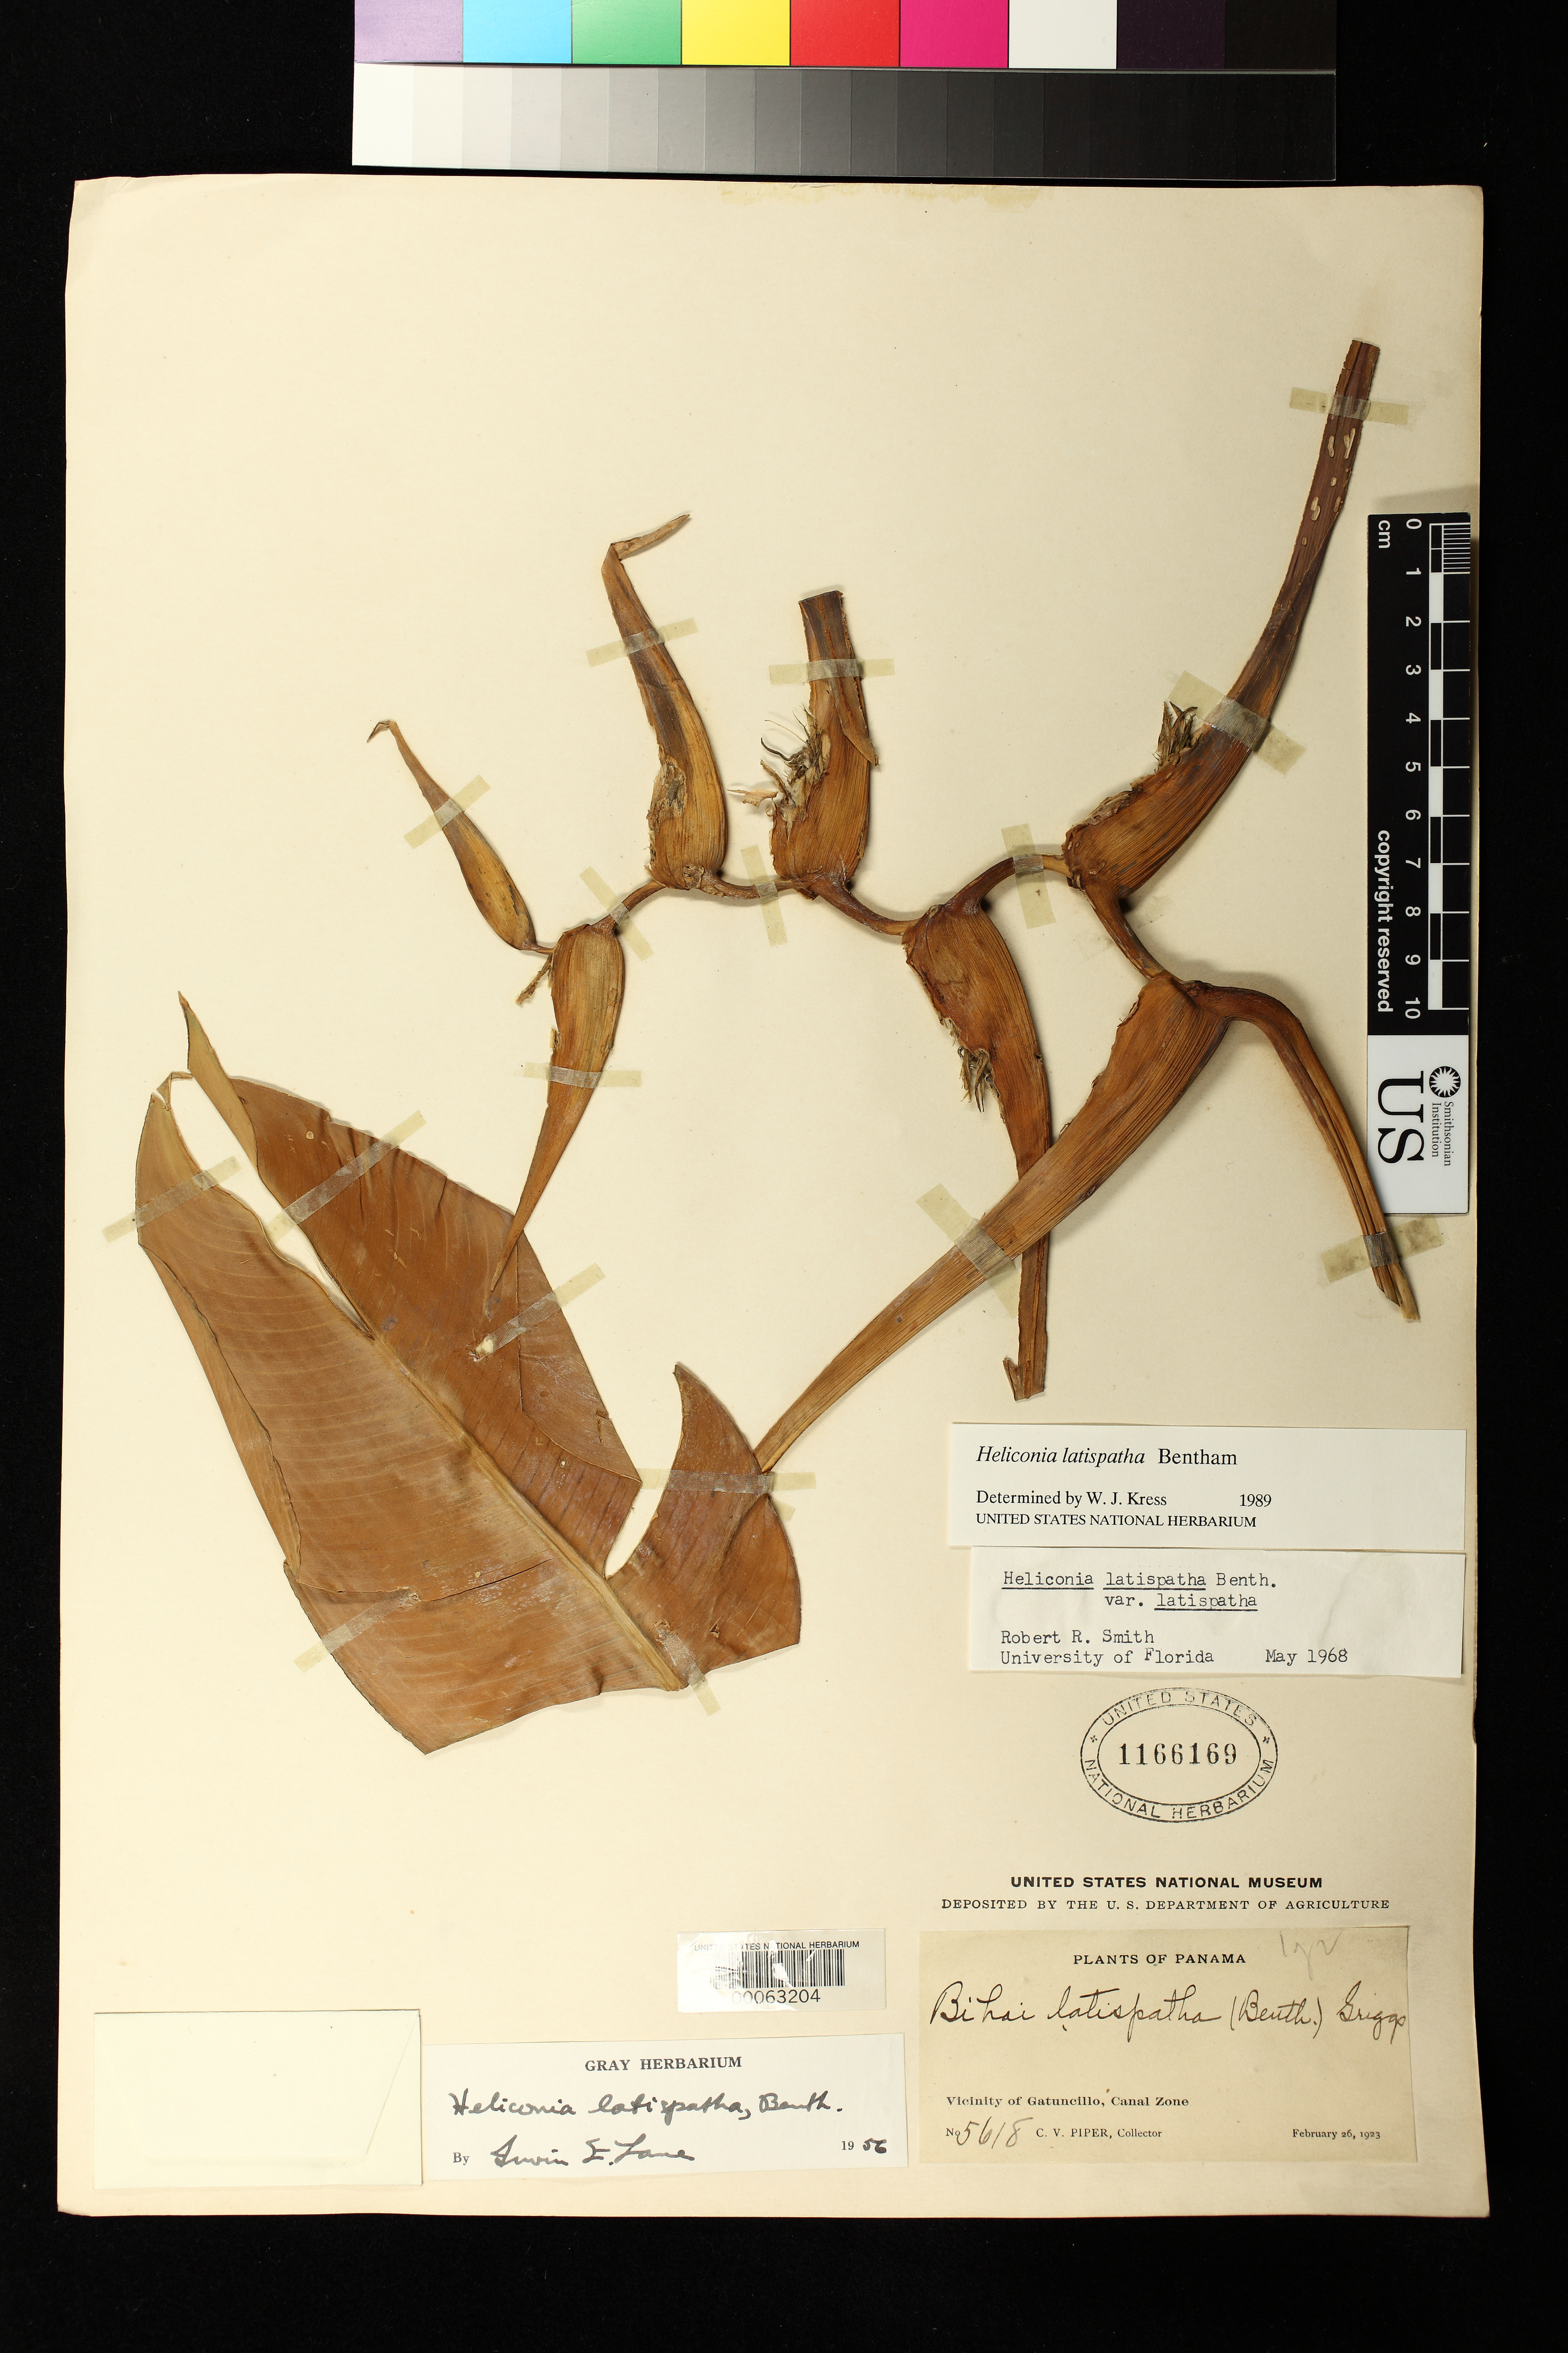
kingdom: Plantae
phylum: Tracheophyta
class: Liliopsida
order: Zingiberales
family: Heliconiaceae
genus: Heliconia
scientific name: Heliconia latispatha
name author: Benth.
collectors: C. V. Piper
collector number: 5618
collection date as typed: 26 Feb 1923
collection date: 1923-02-26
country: Panama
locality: Vicinity of Gatuncillo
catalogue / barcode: US 1166169